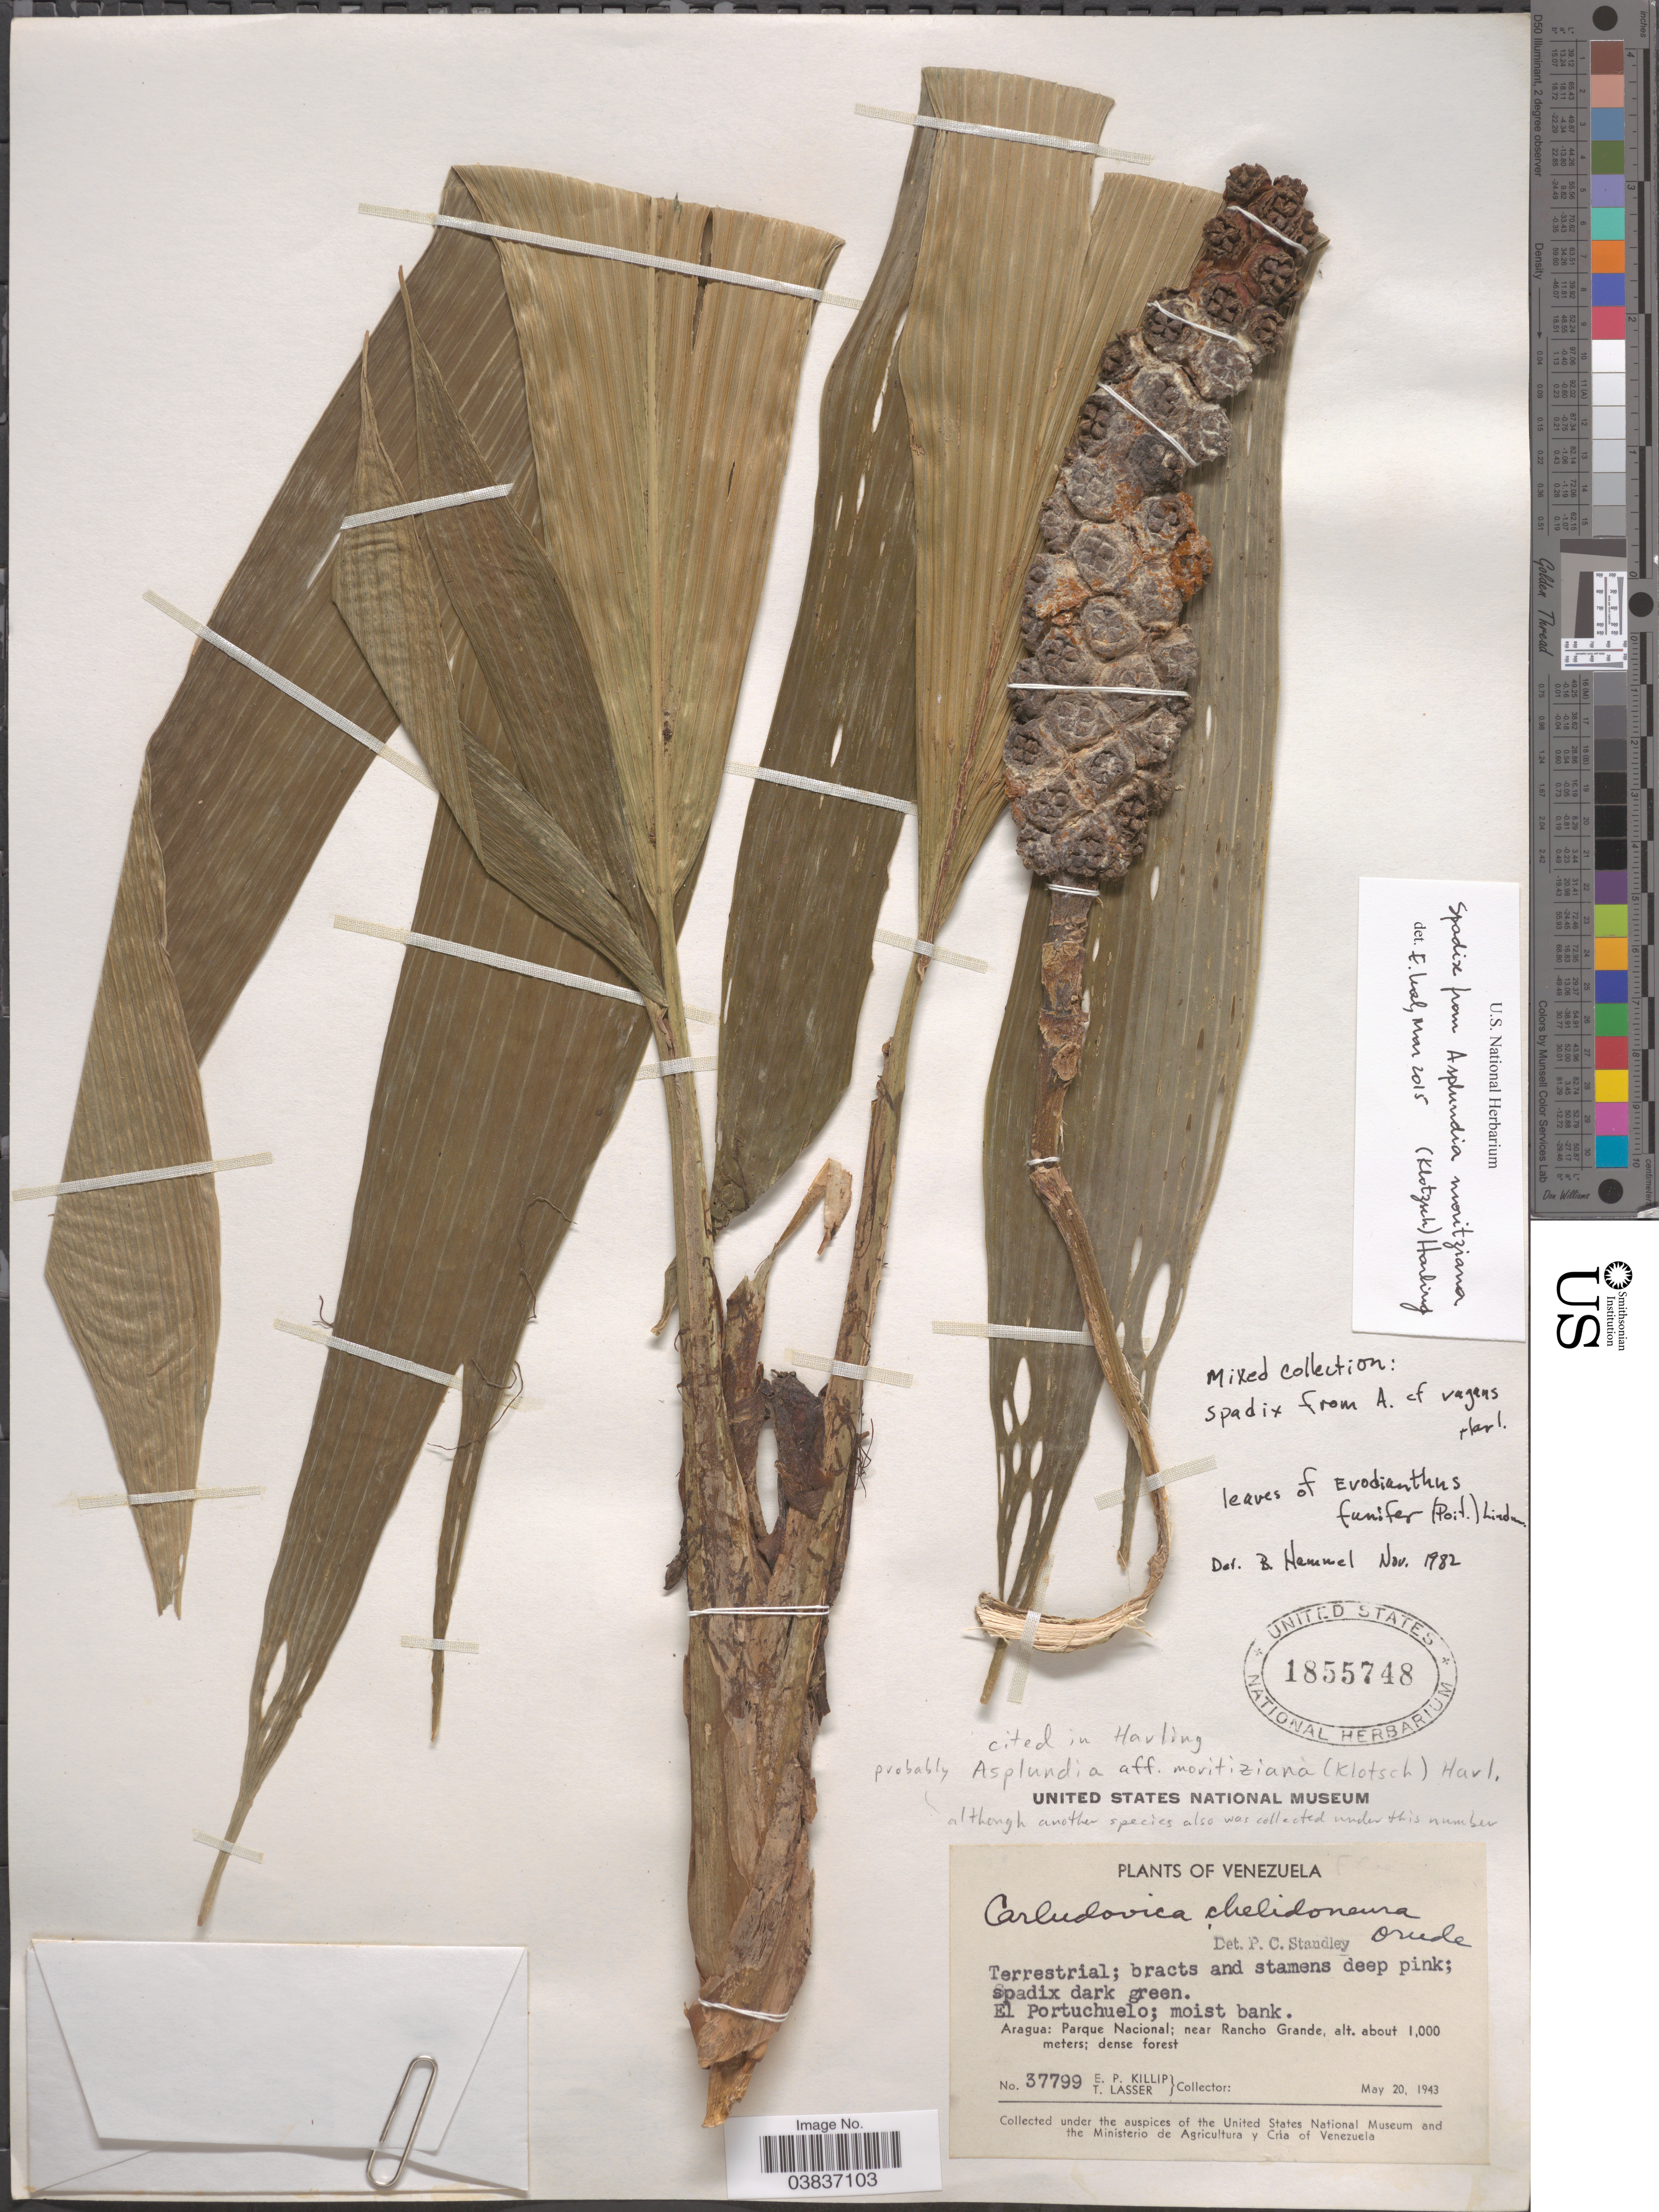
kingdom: Plantae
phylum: Tracheophyta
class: Liliopsida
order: Pandanales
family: Cyclanthaceae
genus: Asplundia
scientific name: Asplundia moritziana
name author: (Klotzsch) Harling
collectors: E. P. Killip & T. Lasser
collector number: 37799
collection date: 1943-05-20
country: Venezuela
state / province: Aragua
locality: El Portuchuelo. Parque Nacional; near Rancho Grande.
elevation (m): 1000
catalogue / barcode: US 1855748